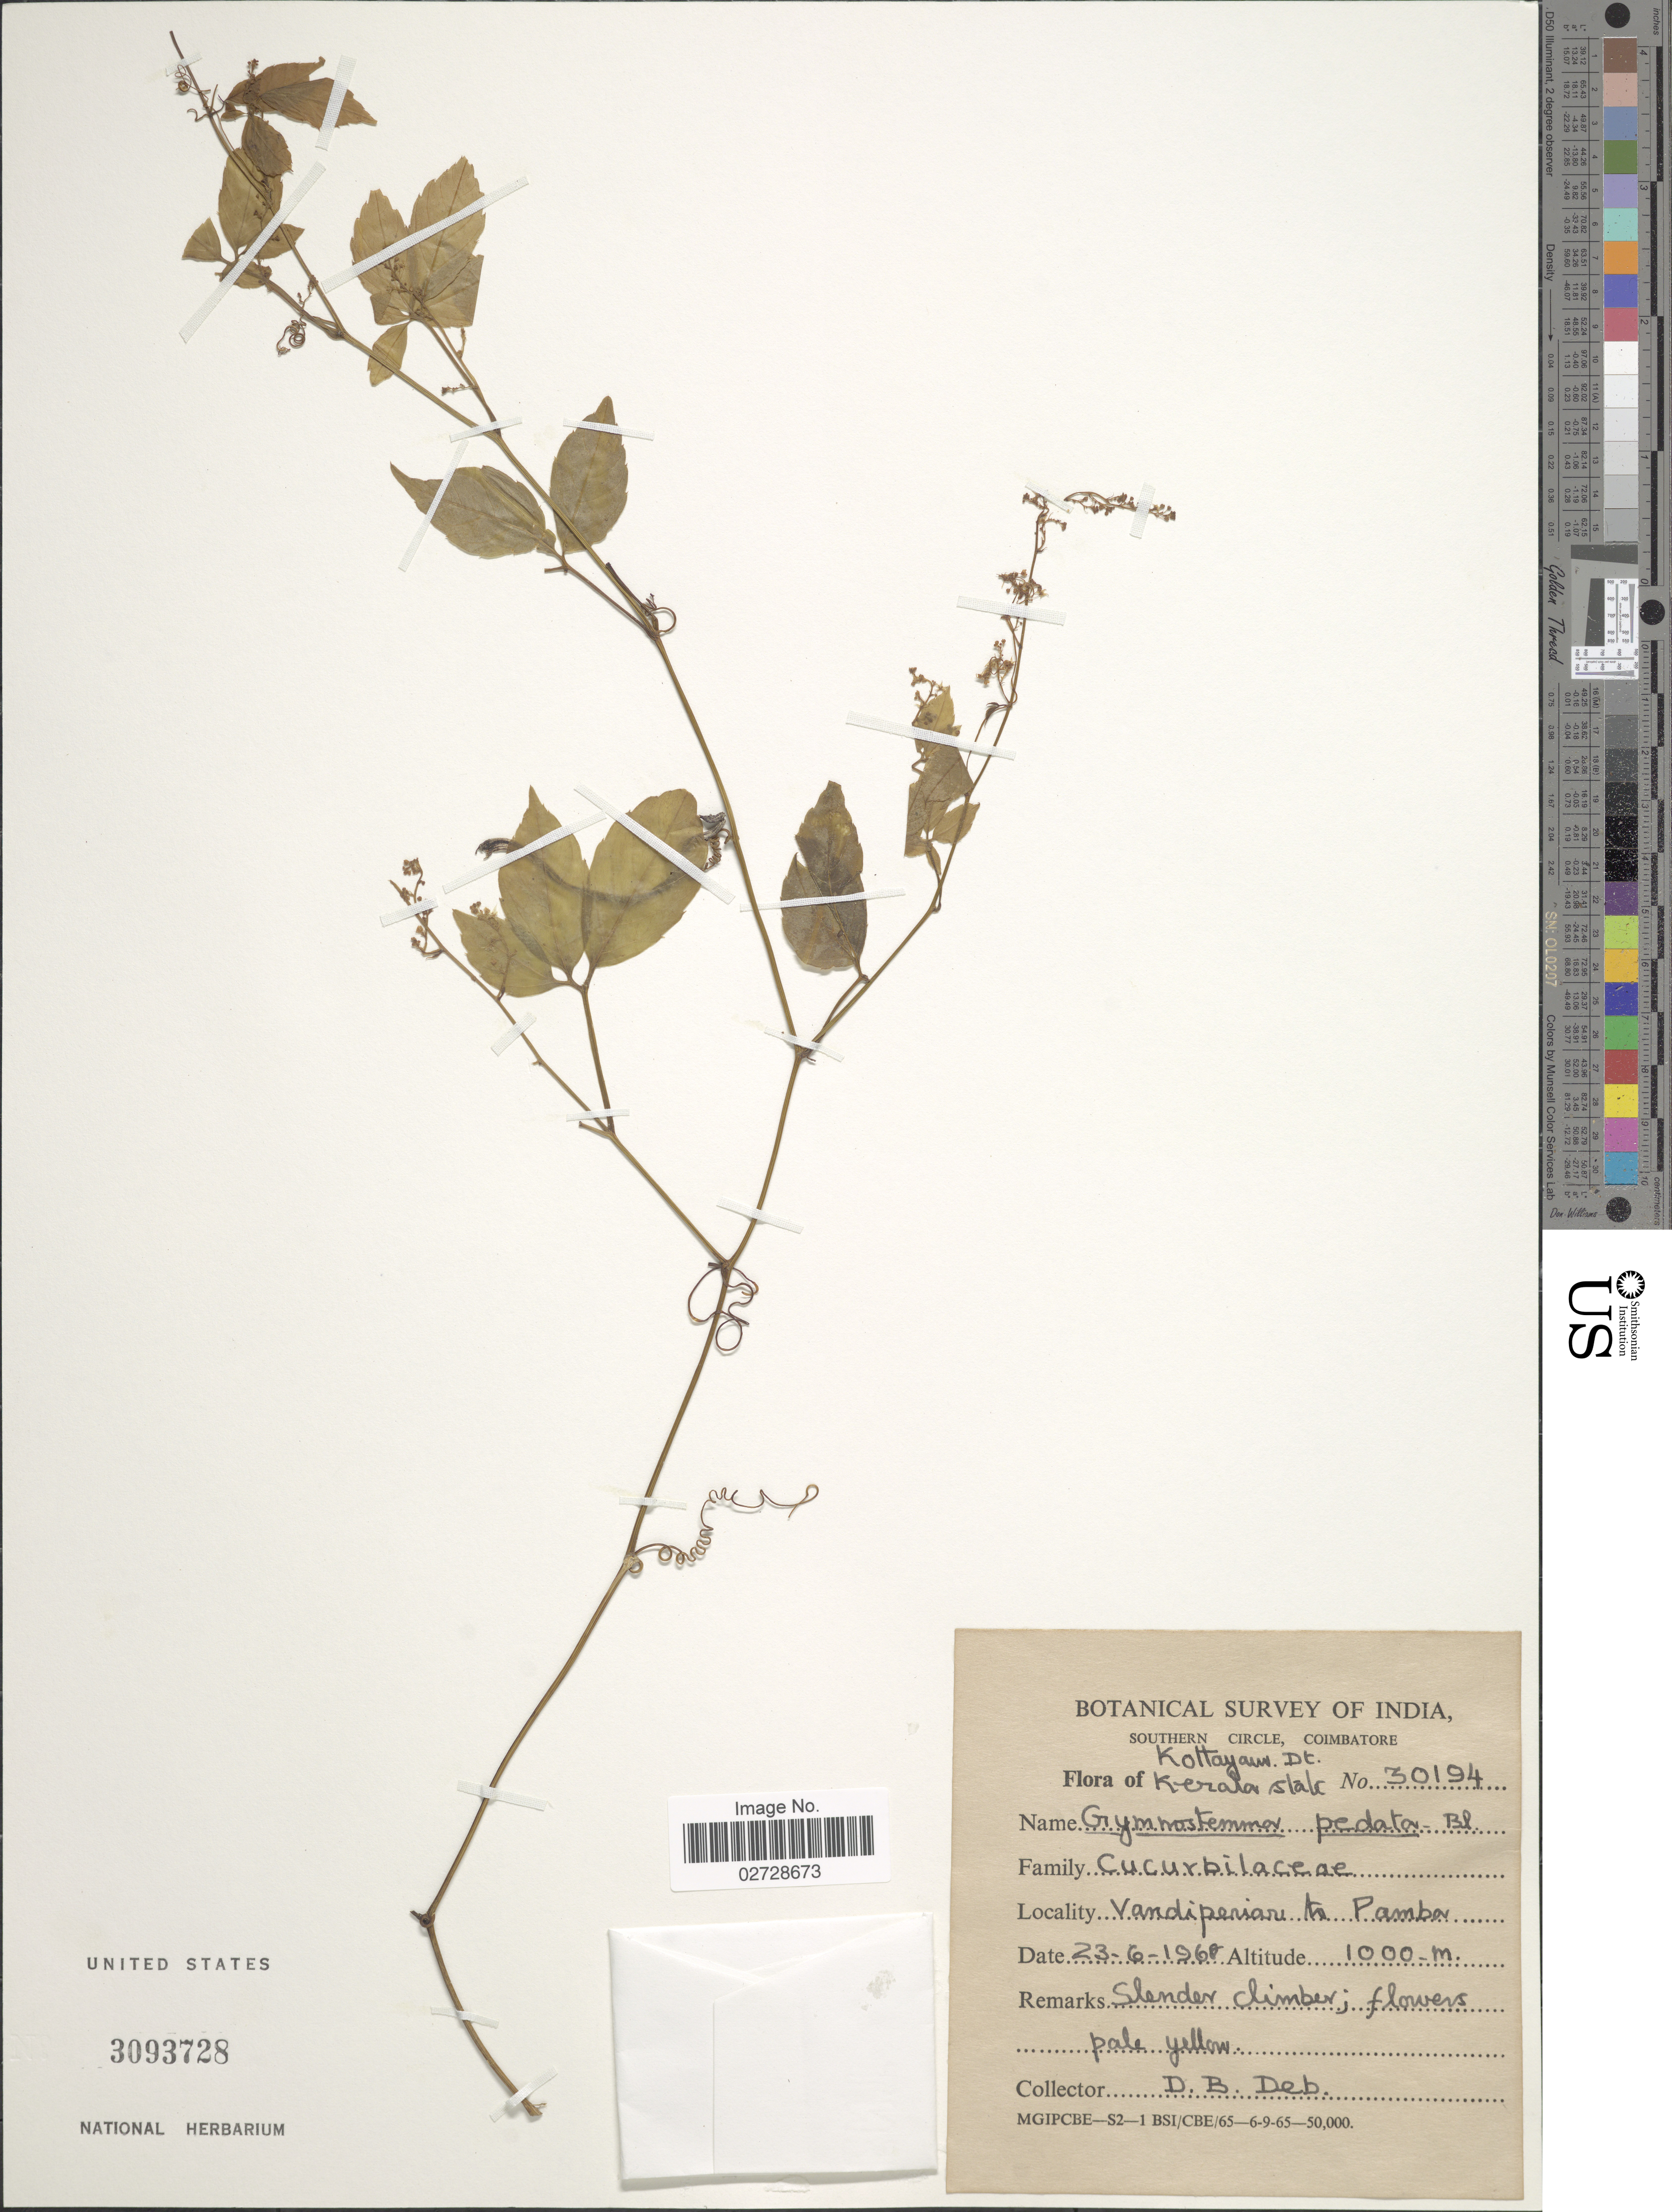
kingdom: Plantae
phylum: Tracheophyta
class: Magnoliopsida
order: Cucurbitales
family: Cucurbitaceae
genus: Gynostemma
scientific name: Gynostemma pentaphyllum var. pentaphyllum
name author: (Thunb.) Makino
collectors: D. Deb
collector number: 30194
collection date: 1968-06-23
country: India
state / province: Kerala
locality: Southern Circle, Coimbatore, Kottayam Dt., Kerala State, Vandiperiar to Pamba.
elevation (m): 1000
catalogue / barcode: US 3093728